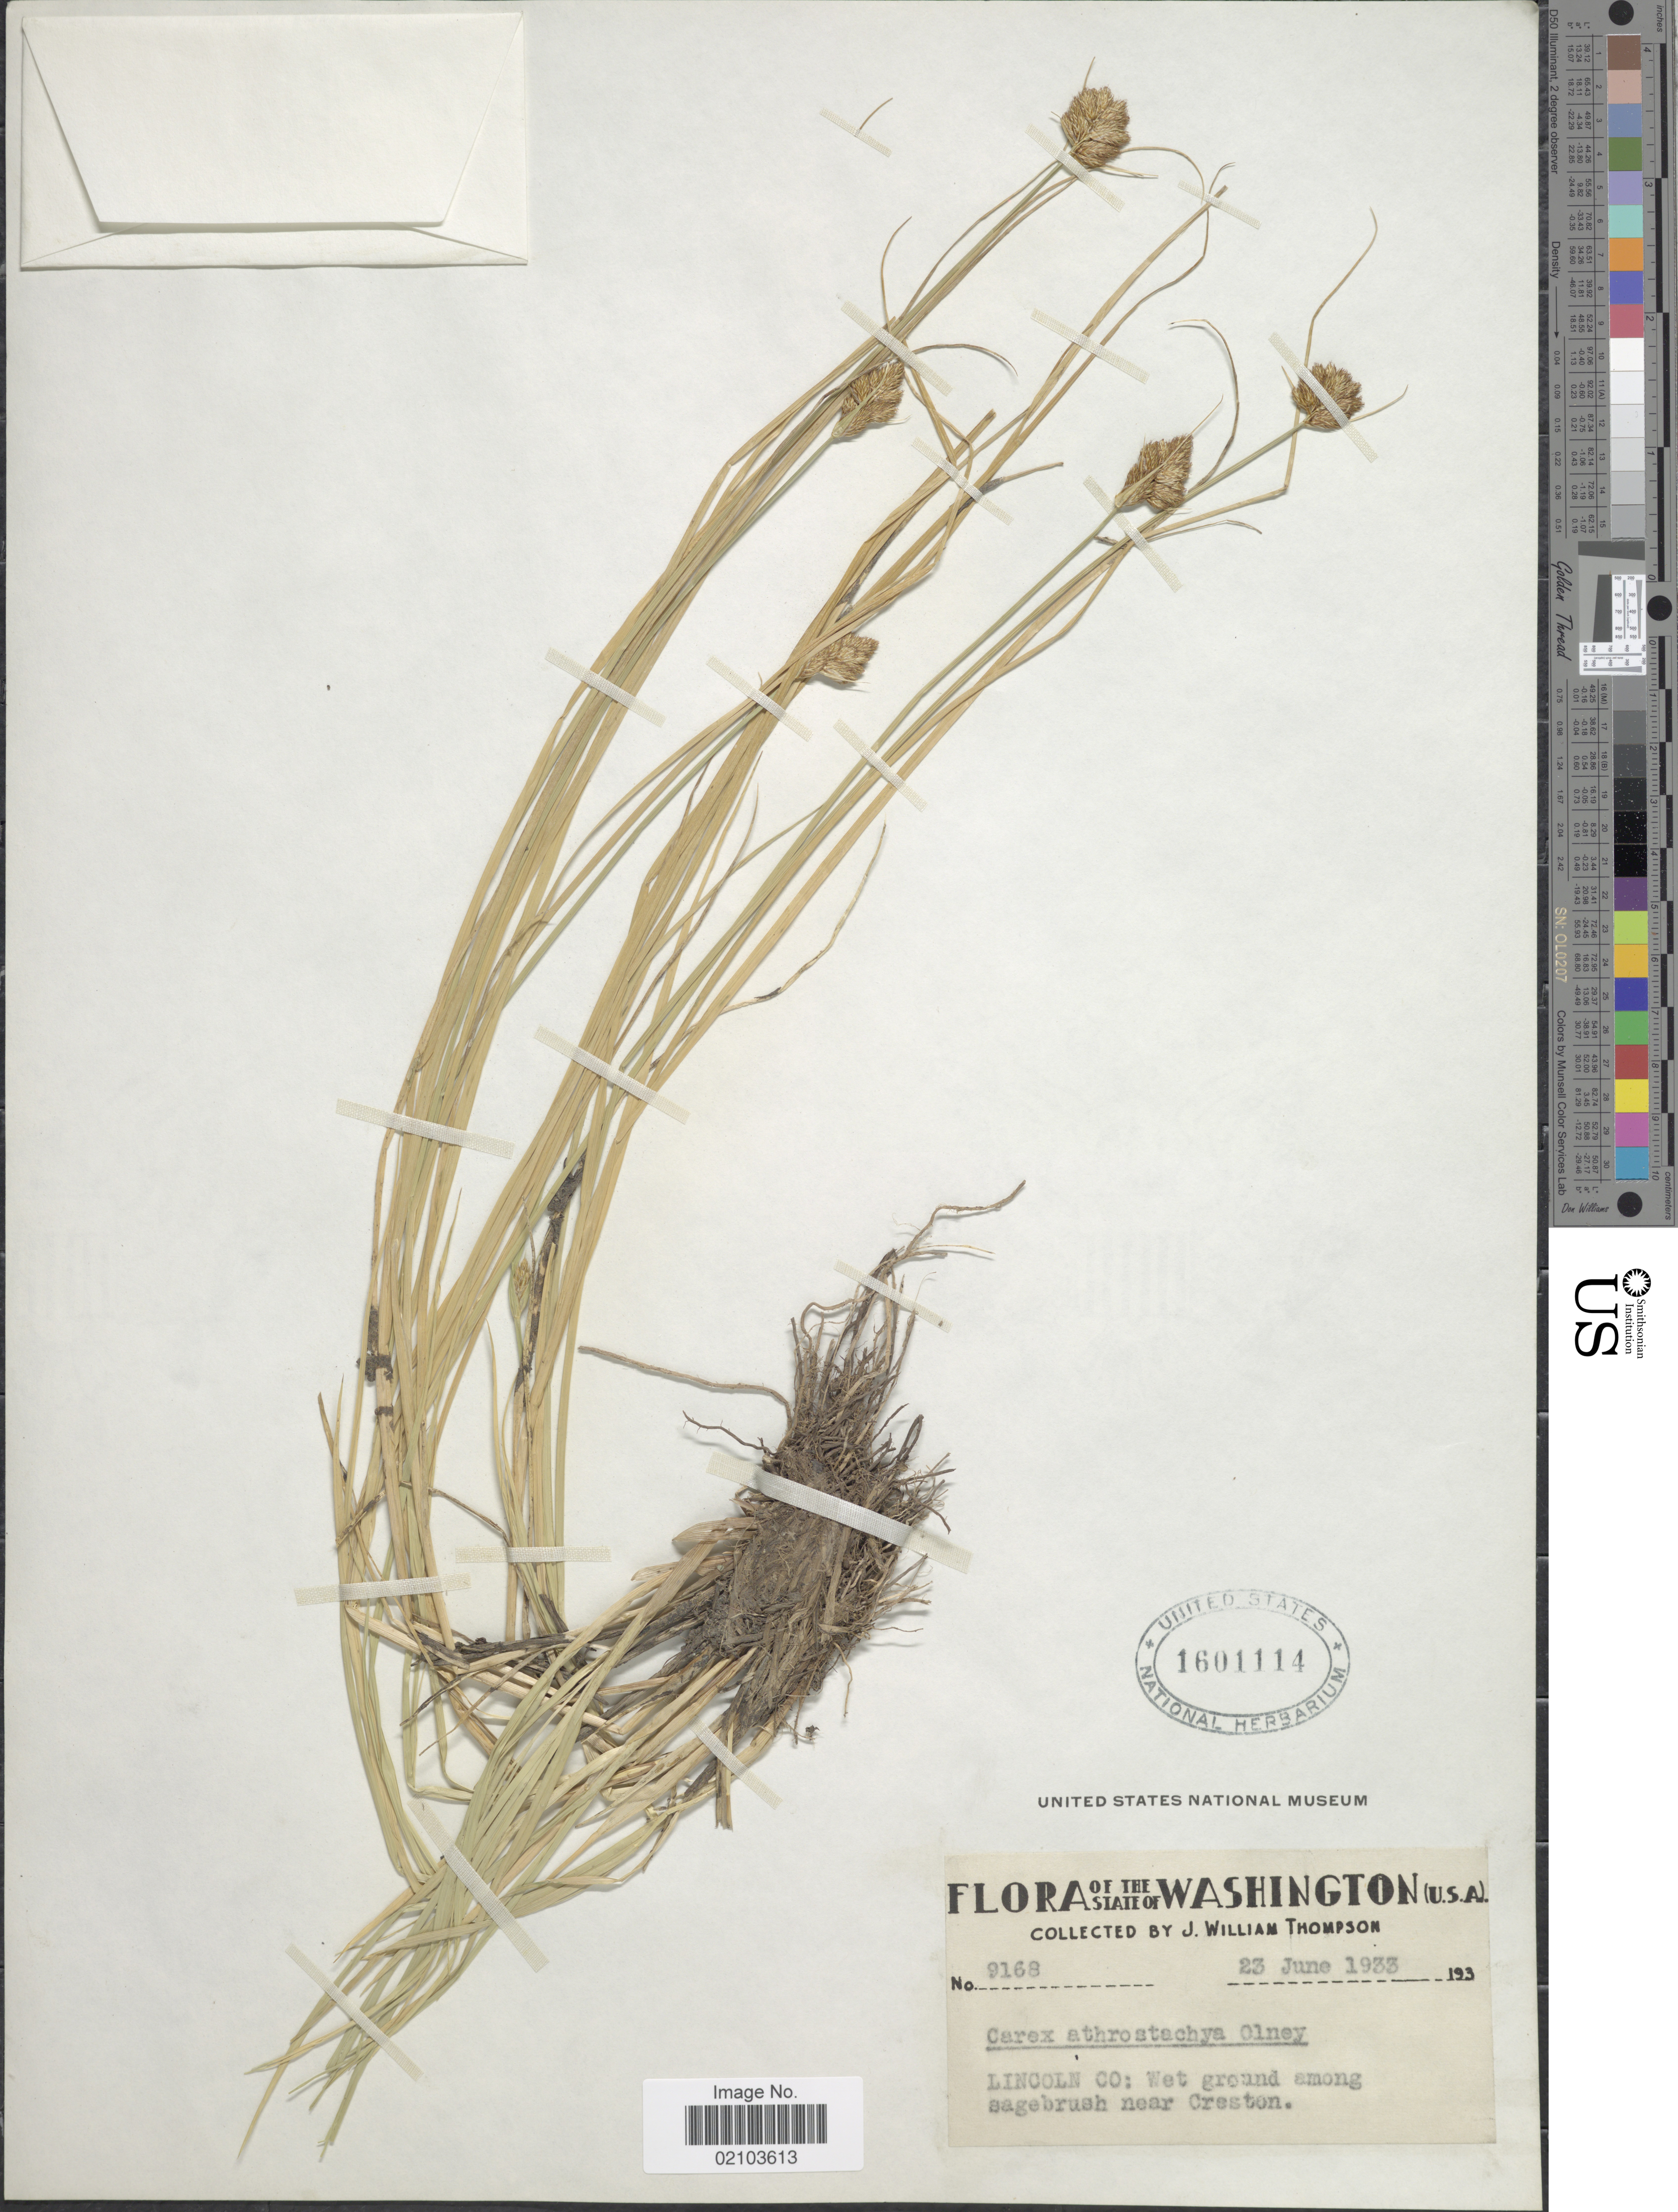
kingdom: Plantae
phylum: Tracheophyta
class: Liliopsida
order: Poales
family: Cyperaceae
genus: Carex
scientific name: Carex athrostachya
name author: Olney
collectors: J. W. Thompson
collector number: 9168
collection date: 1933-06-23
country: United States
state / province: Washington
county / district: Lincoln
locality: Lincoln Co: near Creston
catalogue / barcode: US 1601114